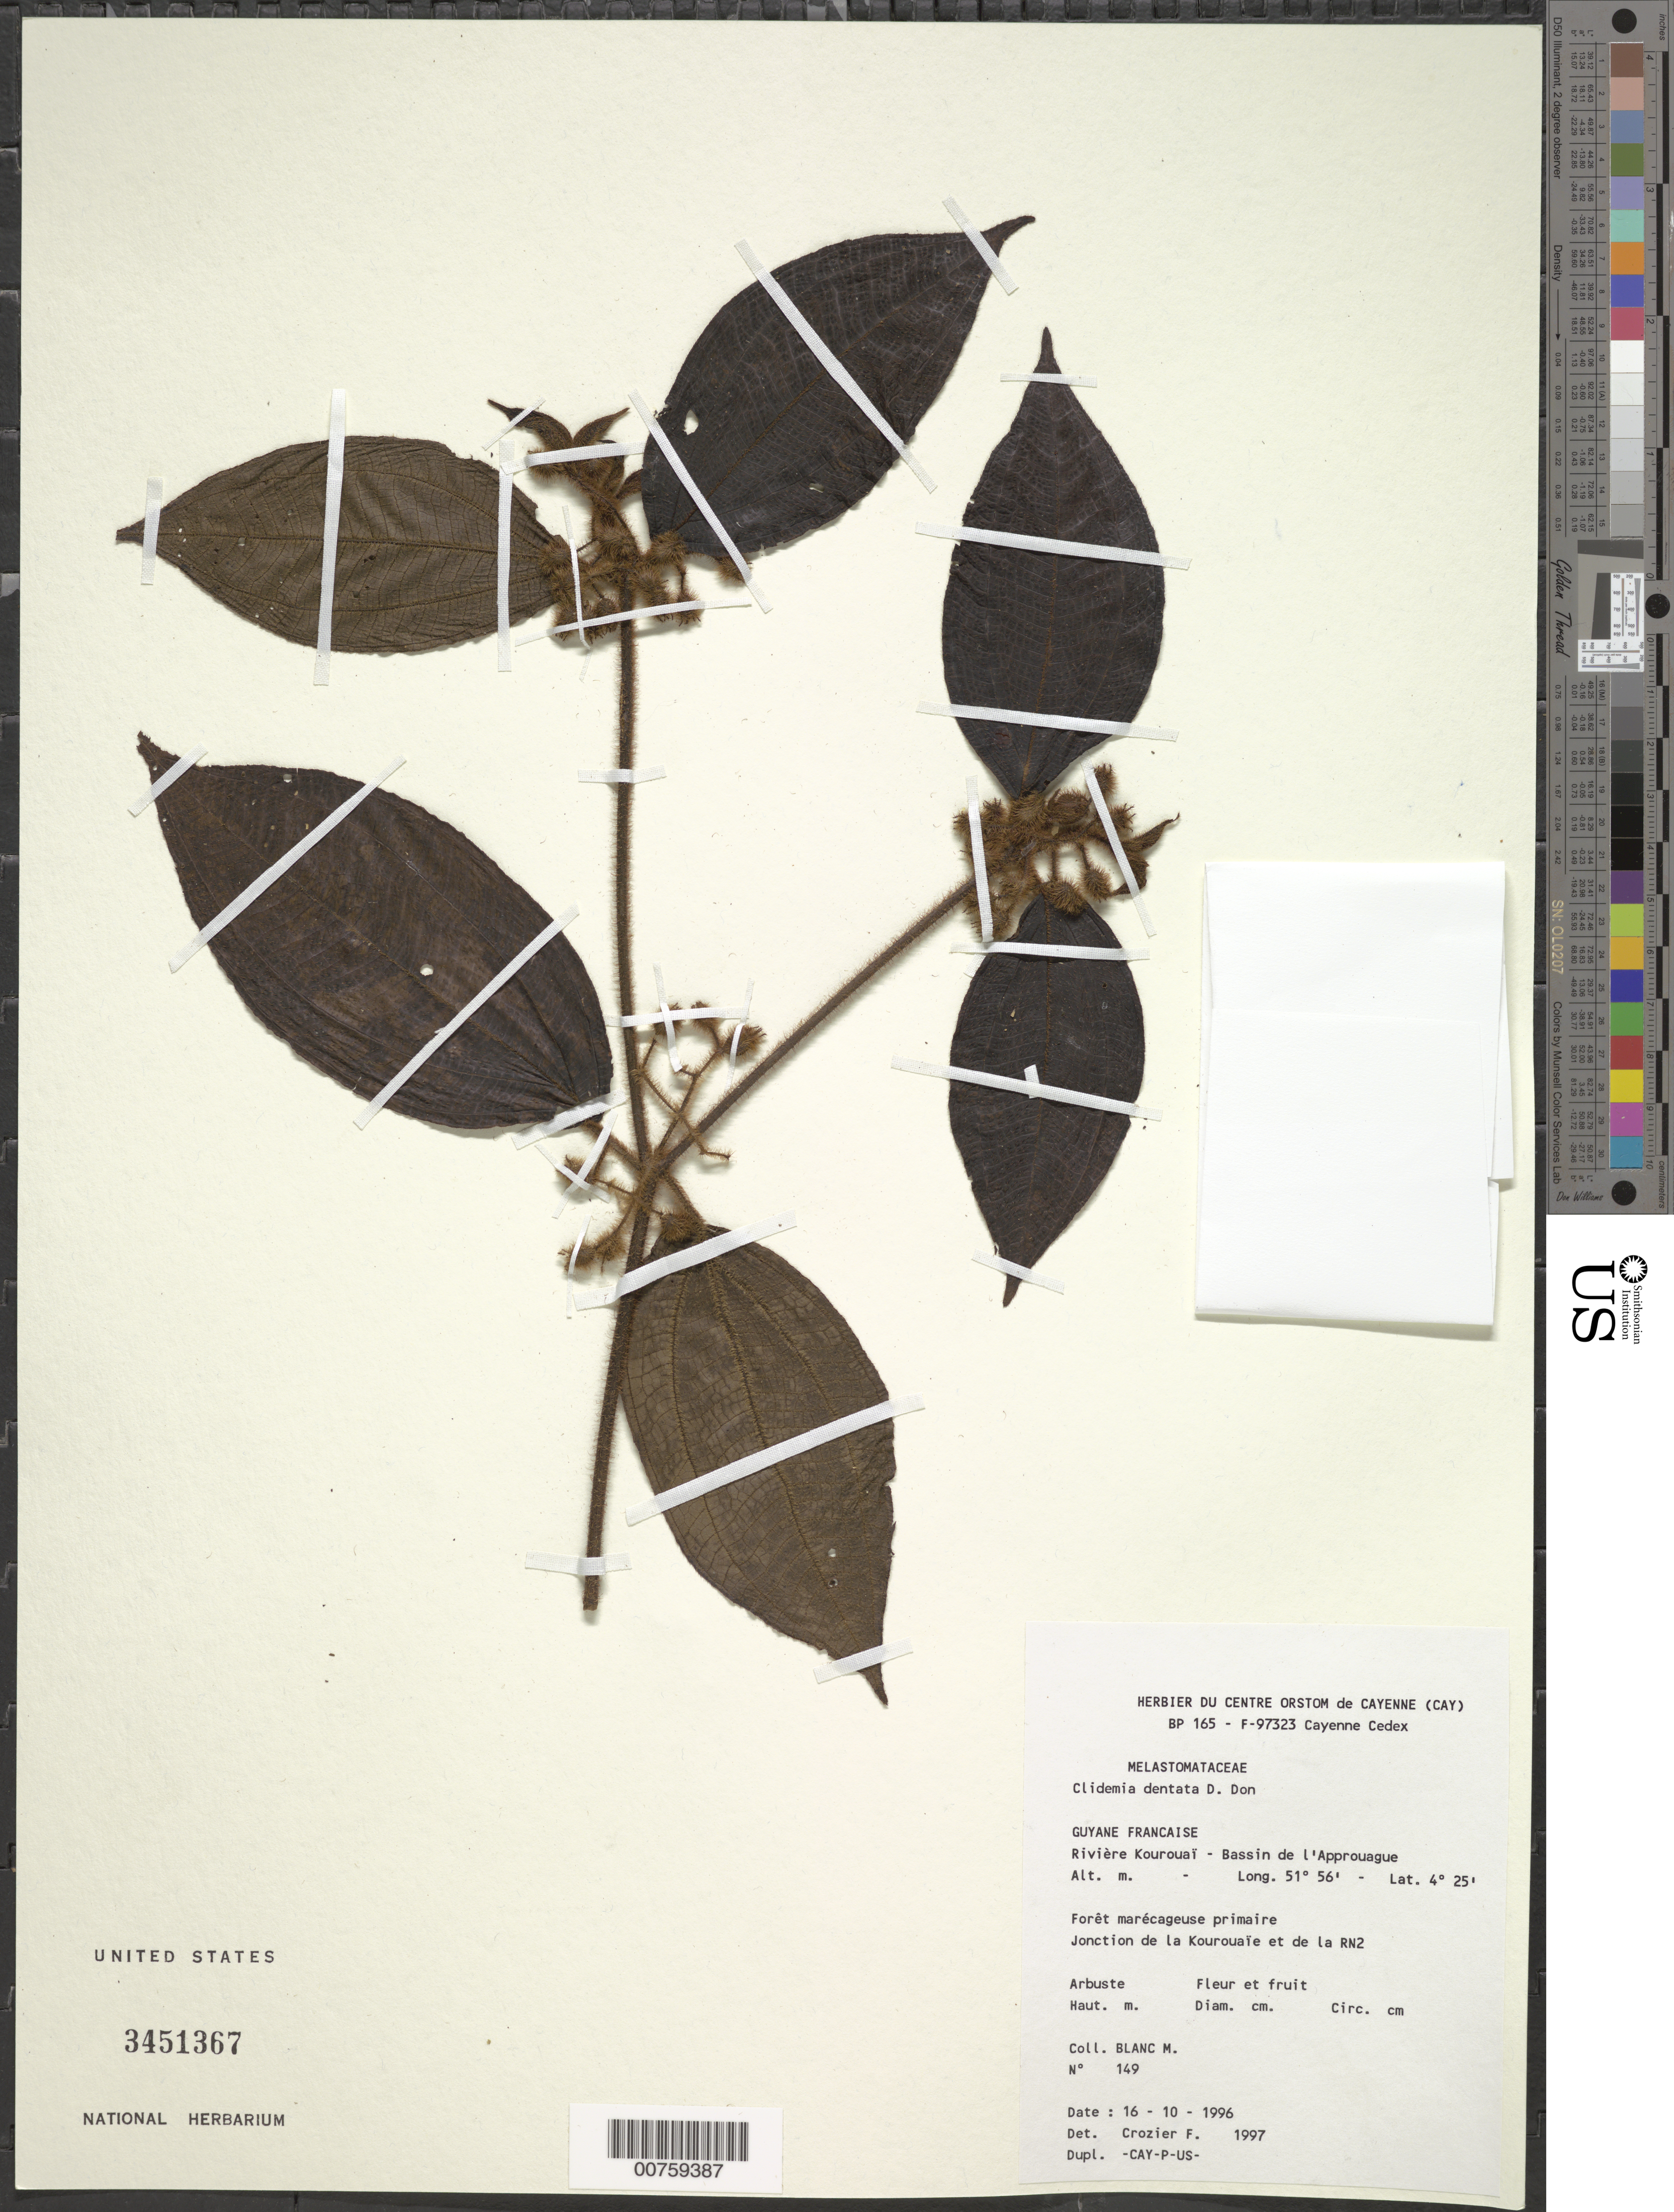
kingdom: Plantae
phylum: Tracheophyta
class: Magnoliopsida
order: Myrtales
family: Melastomataceae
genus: Clidemia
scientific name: Clidemia dentata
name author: D. Don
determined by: Crozier, F.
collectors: M. Blanc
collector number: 149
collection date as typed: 16-Oct-96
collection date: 1996-10-16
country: French Guiana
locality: Kourouaï R., Bassin de L'Approuague; jonction de la Kourouie et de la RN2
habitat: Primary forest, marshy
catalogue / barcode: US 3451367